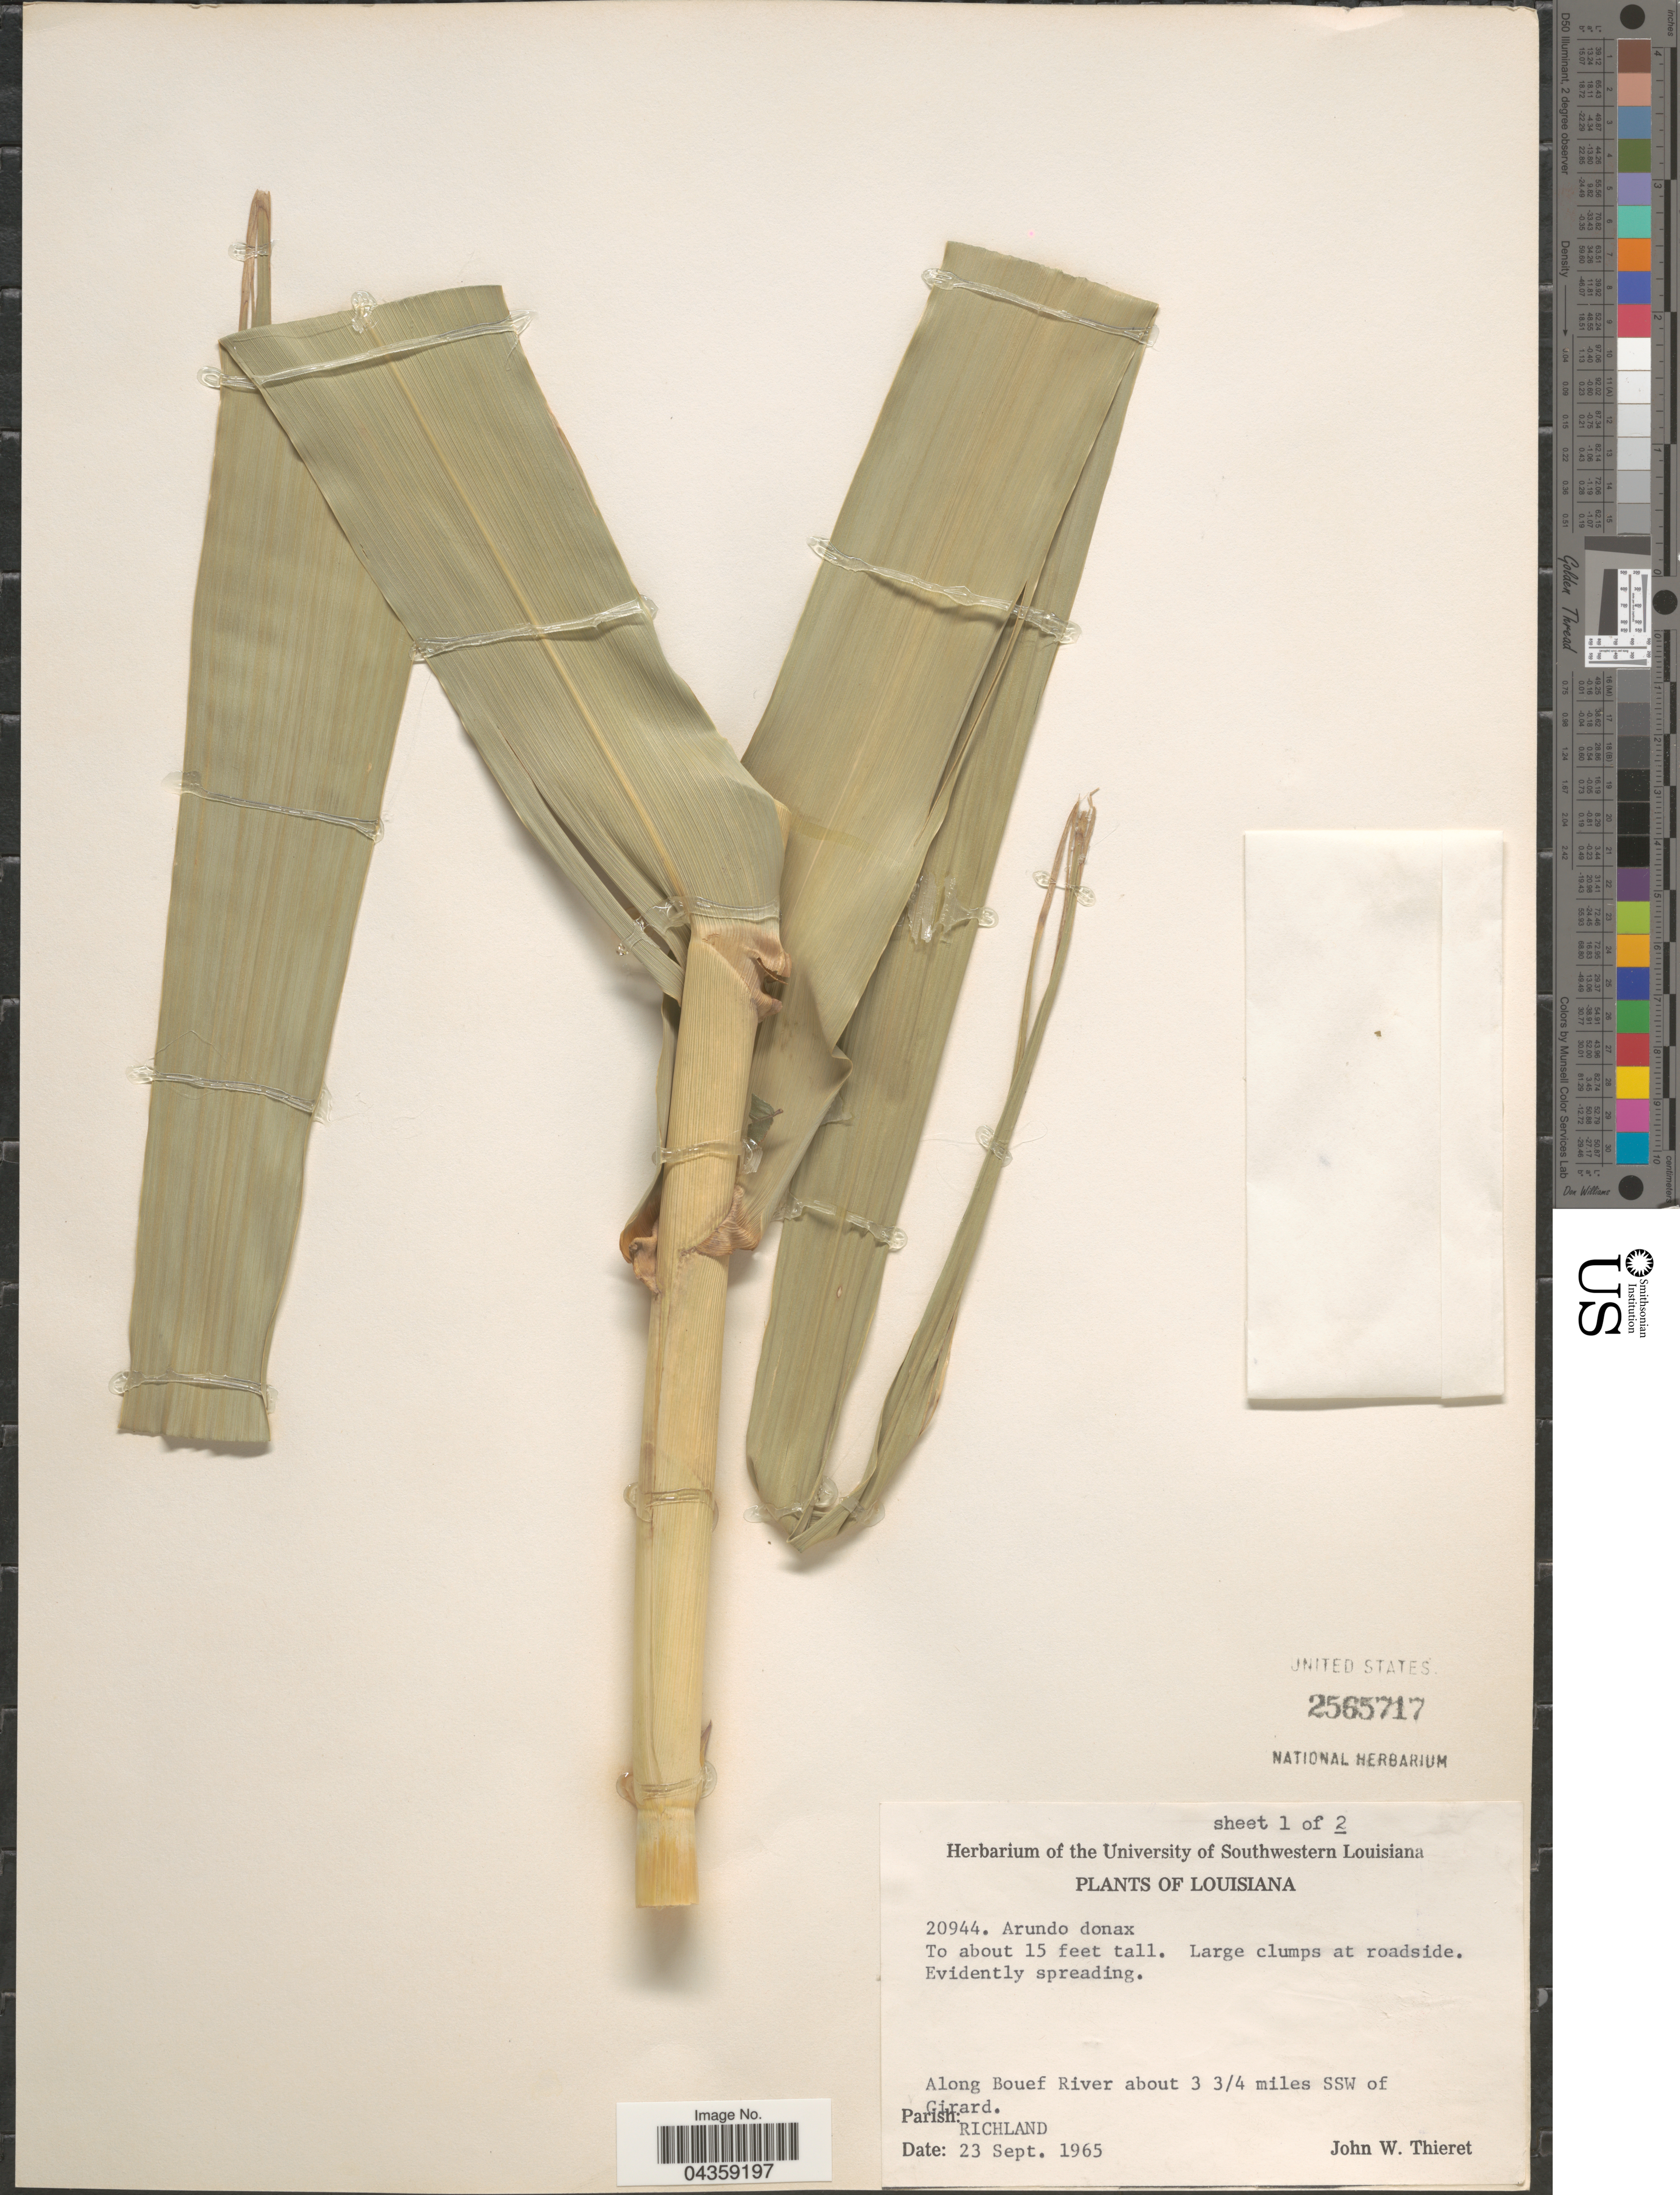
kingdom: Plantae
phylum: Tracheophyta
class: Liliopsida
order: Poales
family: Poaceae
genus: Arundo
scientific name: Arundo donax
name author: L.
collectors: J. W. Thieret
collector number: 20944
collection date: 1965-09-23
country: United States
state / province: Louisiana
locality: Along Bouef River about 3 3/4 miles SSW of Girard. Parish: Richland.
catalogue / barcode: US 2565717